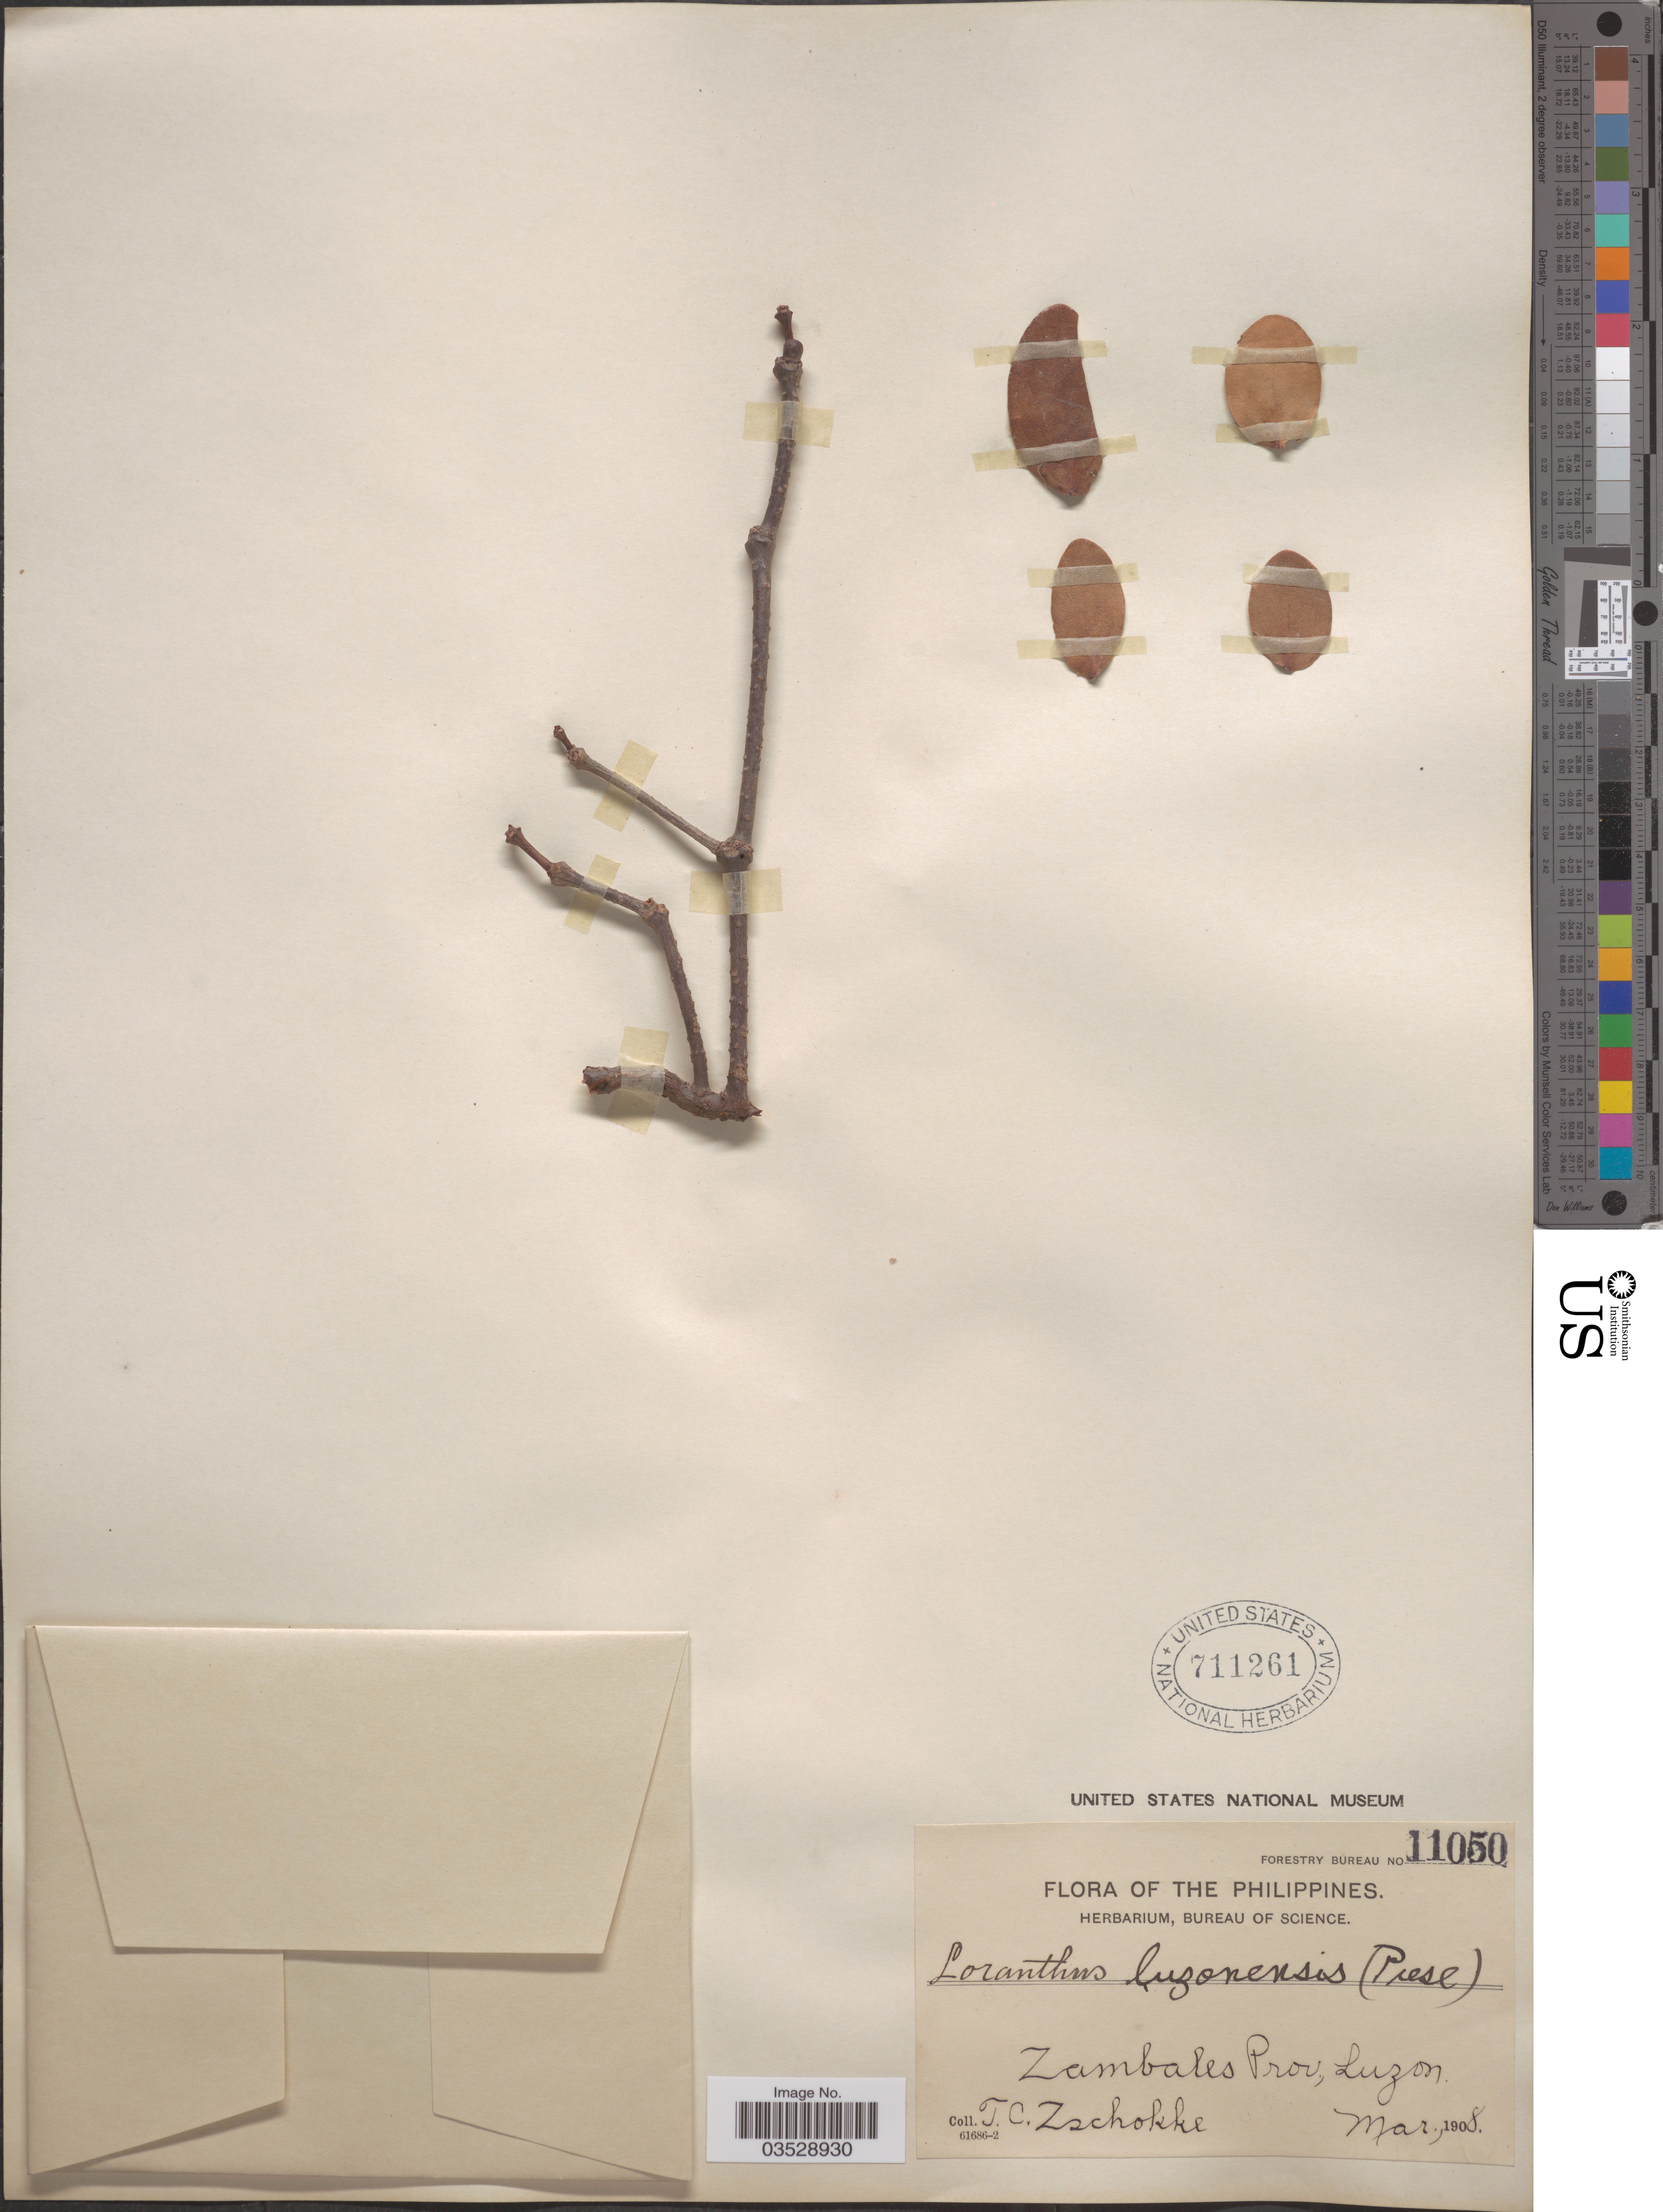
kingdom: Plantae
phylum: Tracheophyta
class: Magnoliopsida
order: Santalales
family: Loranthaceae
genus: Amyema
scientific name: Amyema luzonensis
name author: Danser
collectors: T. C. Zschokke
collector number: Forestry Bureau 11050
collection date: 1908-03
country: Philippines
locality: Zambales Prov., Luzon.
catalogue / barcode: US 711261